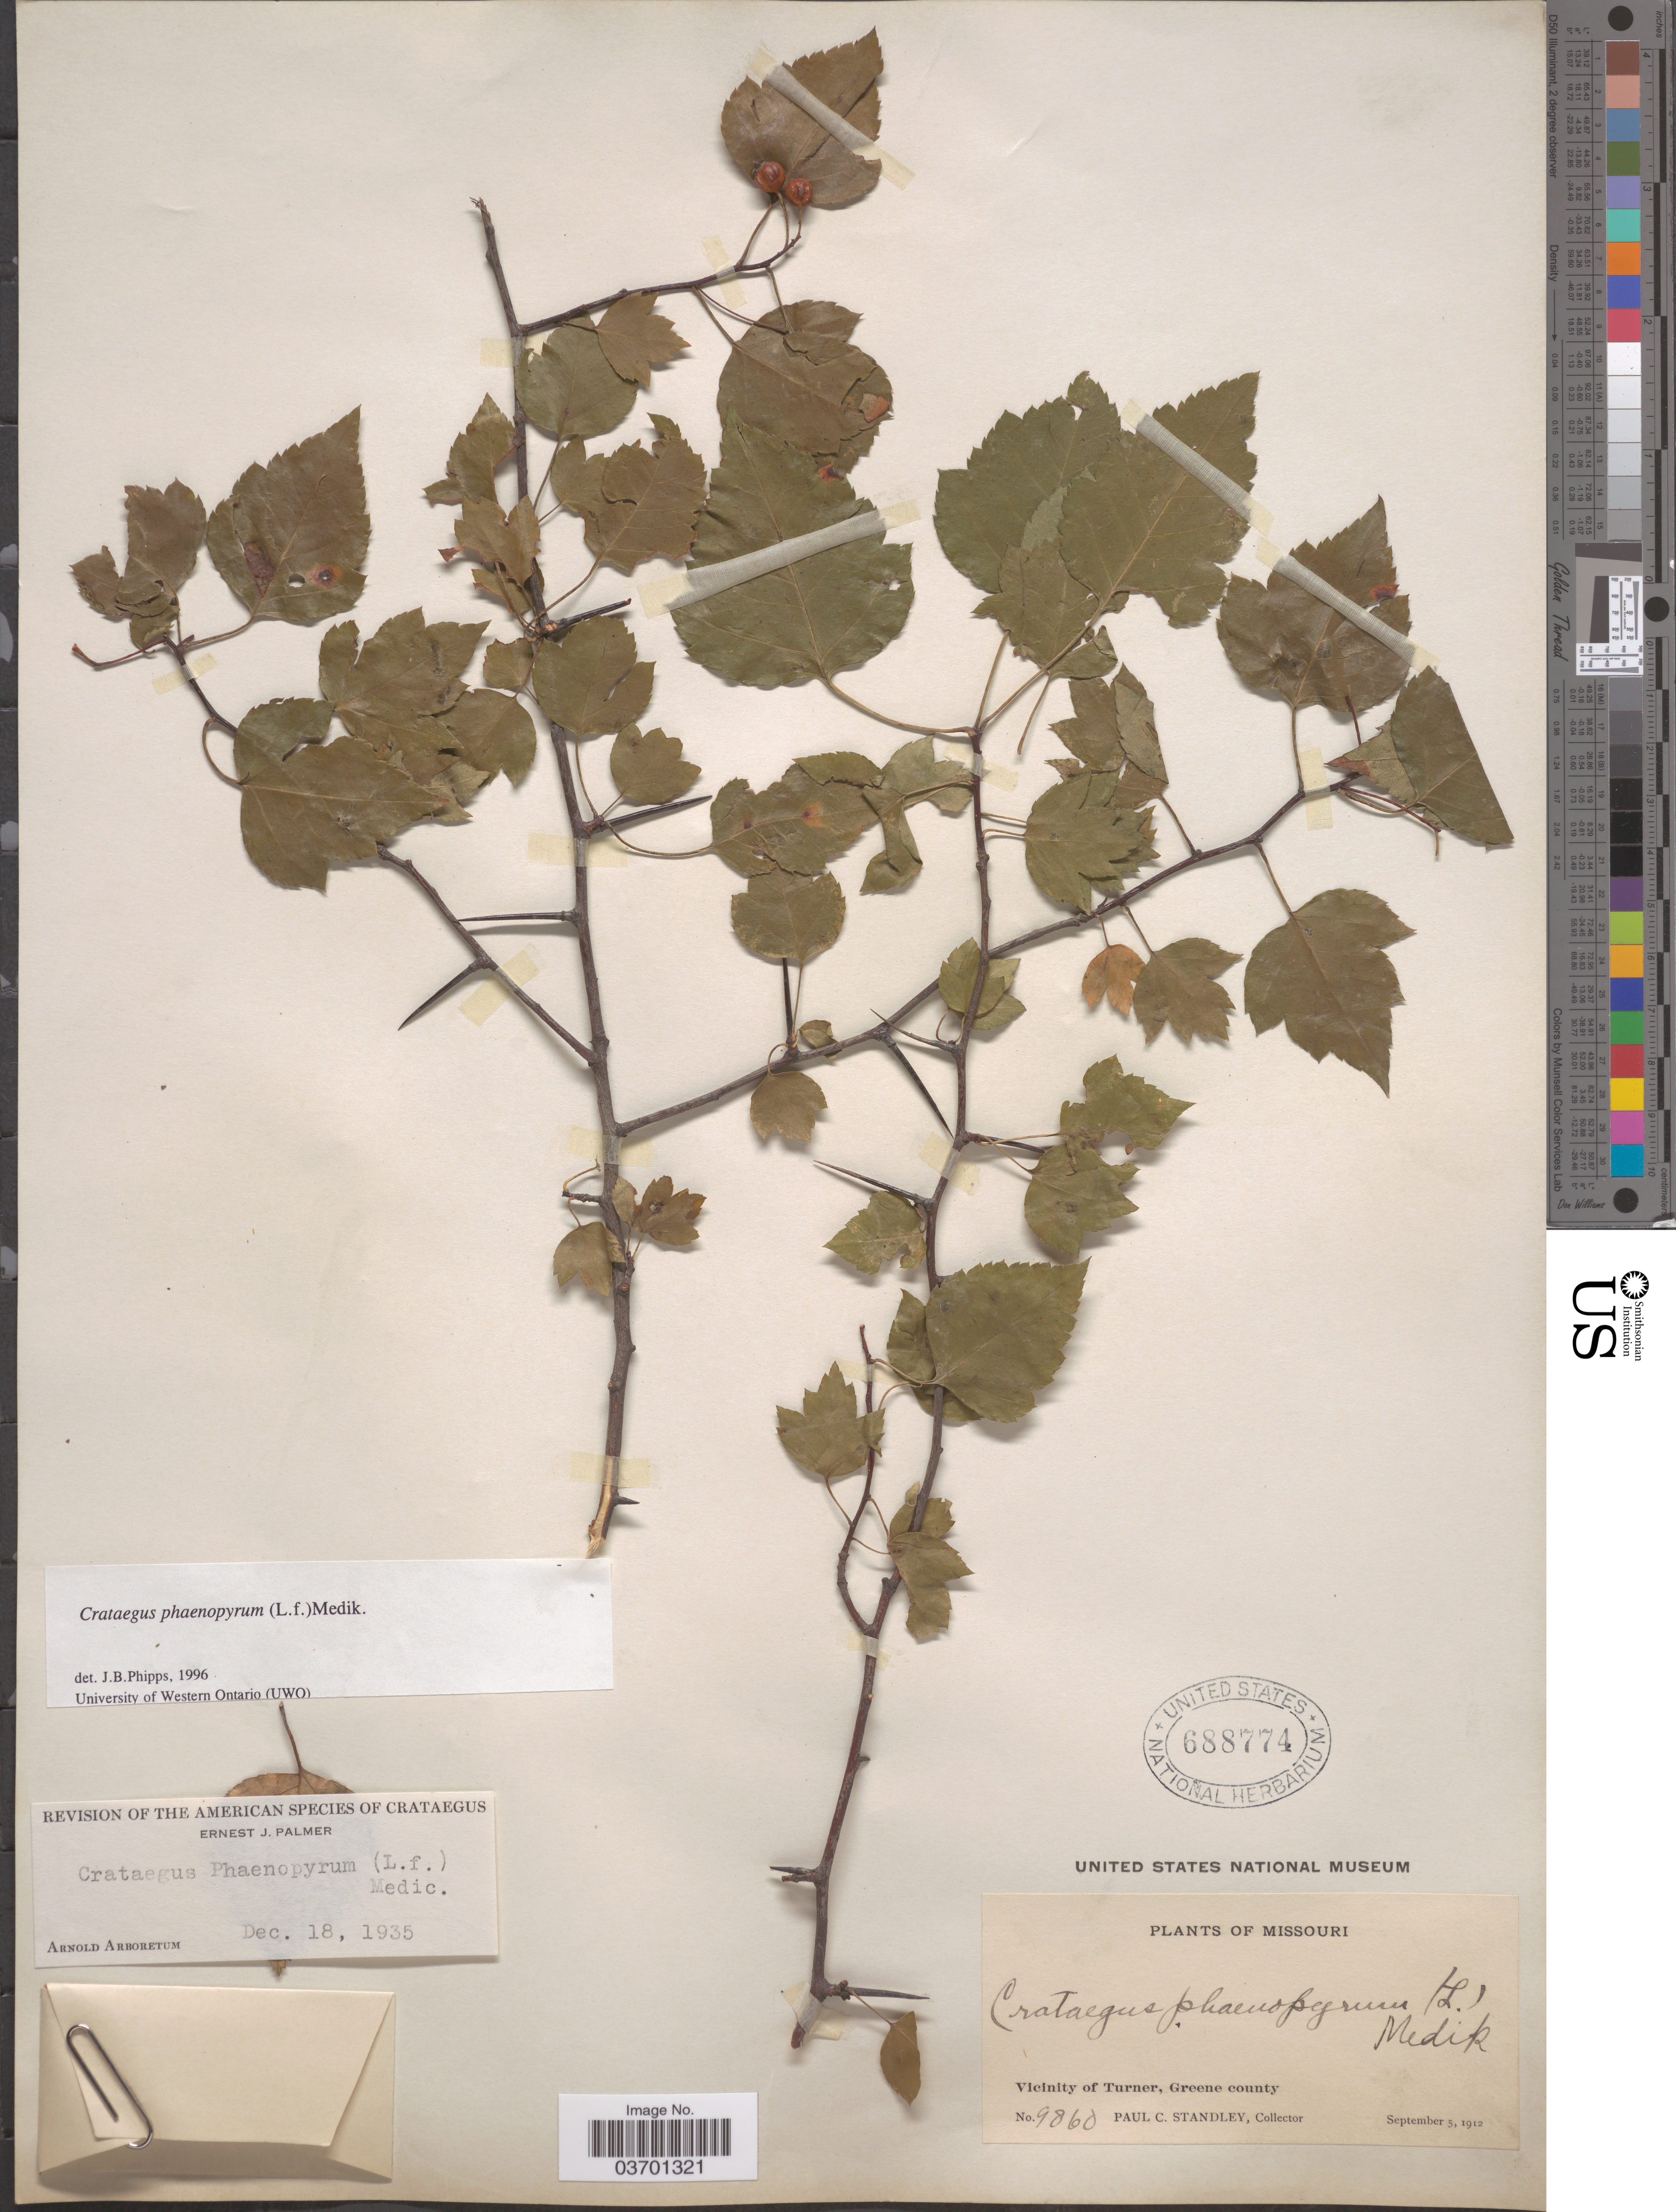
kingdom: Plantae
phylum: Tracheophyta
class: Magnoliopsida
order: Rosales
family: Rosaceae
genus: Crataegus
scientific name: Crataegus phaenopyrum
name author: (L. f.) Medik.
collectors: P. C. Standley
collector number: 9860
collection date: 1912-09-05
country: United States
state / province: Missouri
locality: Vicinity of Turner, Greene County.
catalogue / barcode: US 688774